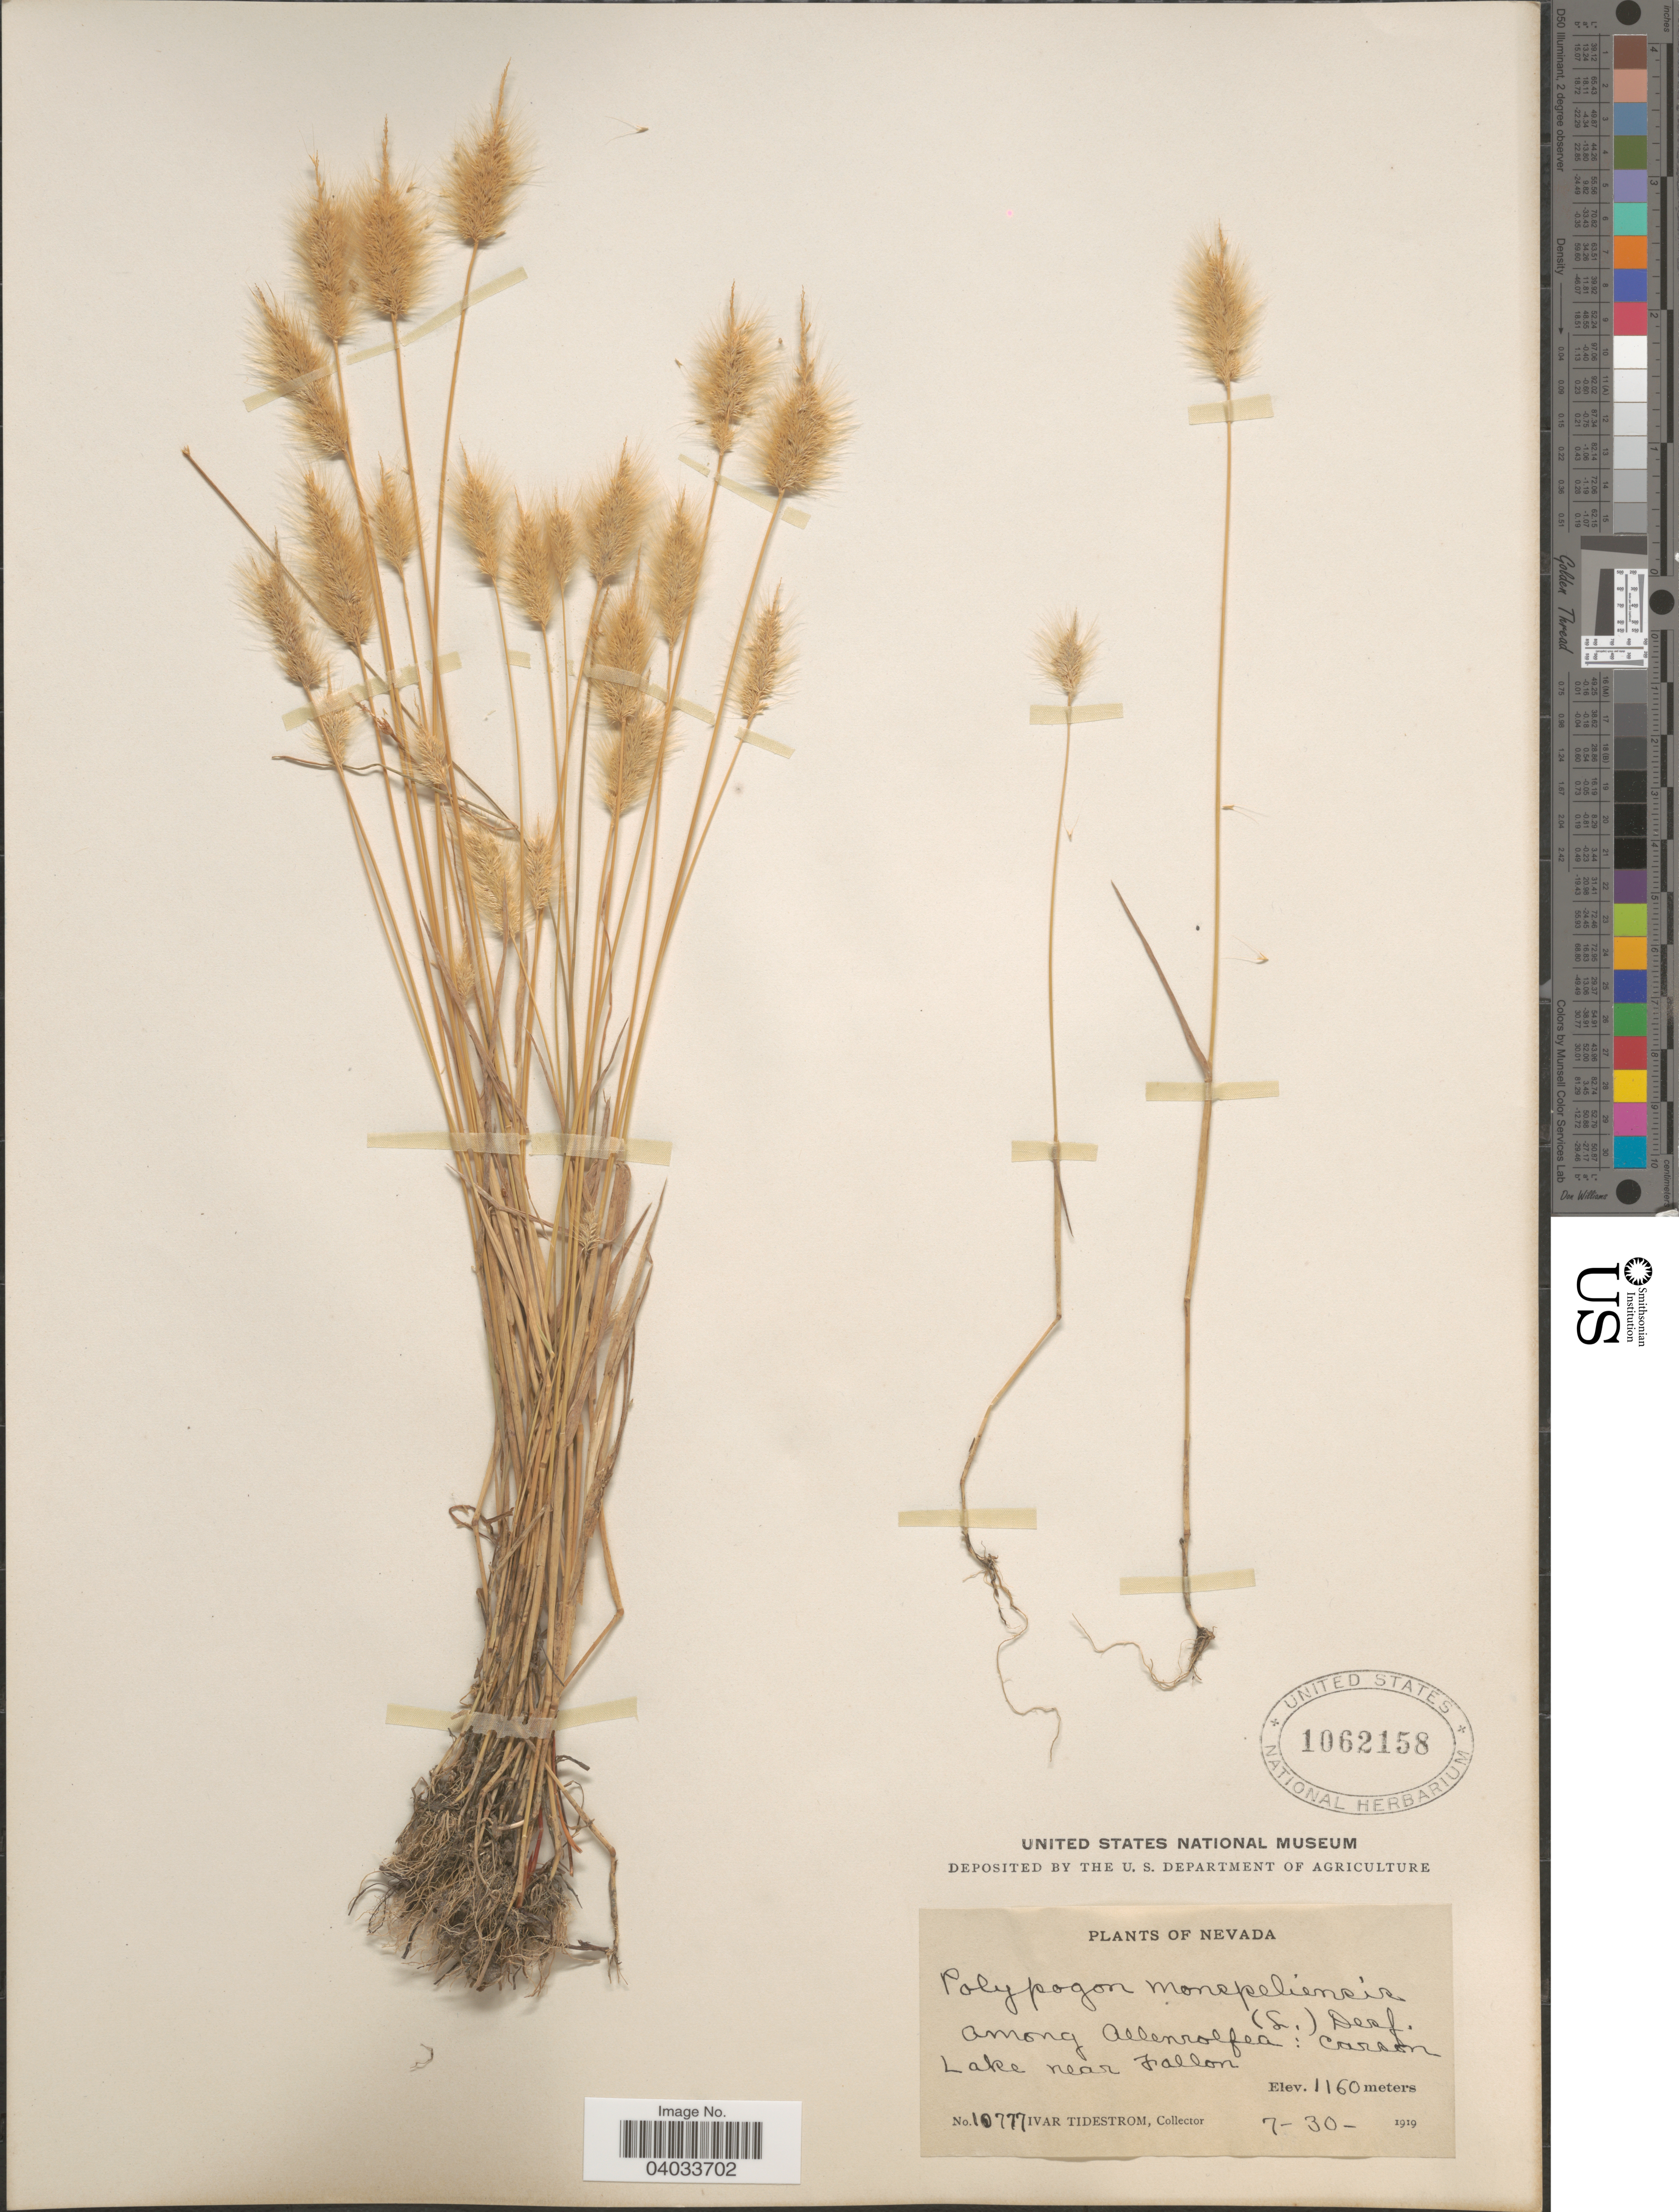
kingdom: Plantae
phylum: Tracheophyta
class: Liliopsida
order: Poales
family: Poaceae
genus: Polypogon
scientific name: Polypogon monspeliensis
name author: (L.) Desf.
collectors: I. F. Tidestrom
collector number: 10777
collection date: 1919-07-30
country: United States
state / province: Nevada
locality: Carson Lake near Fallon.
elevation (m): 1160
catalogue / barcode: US 1062158